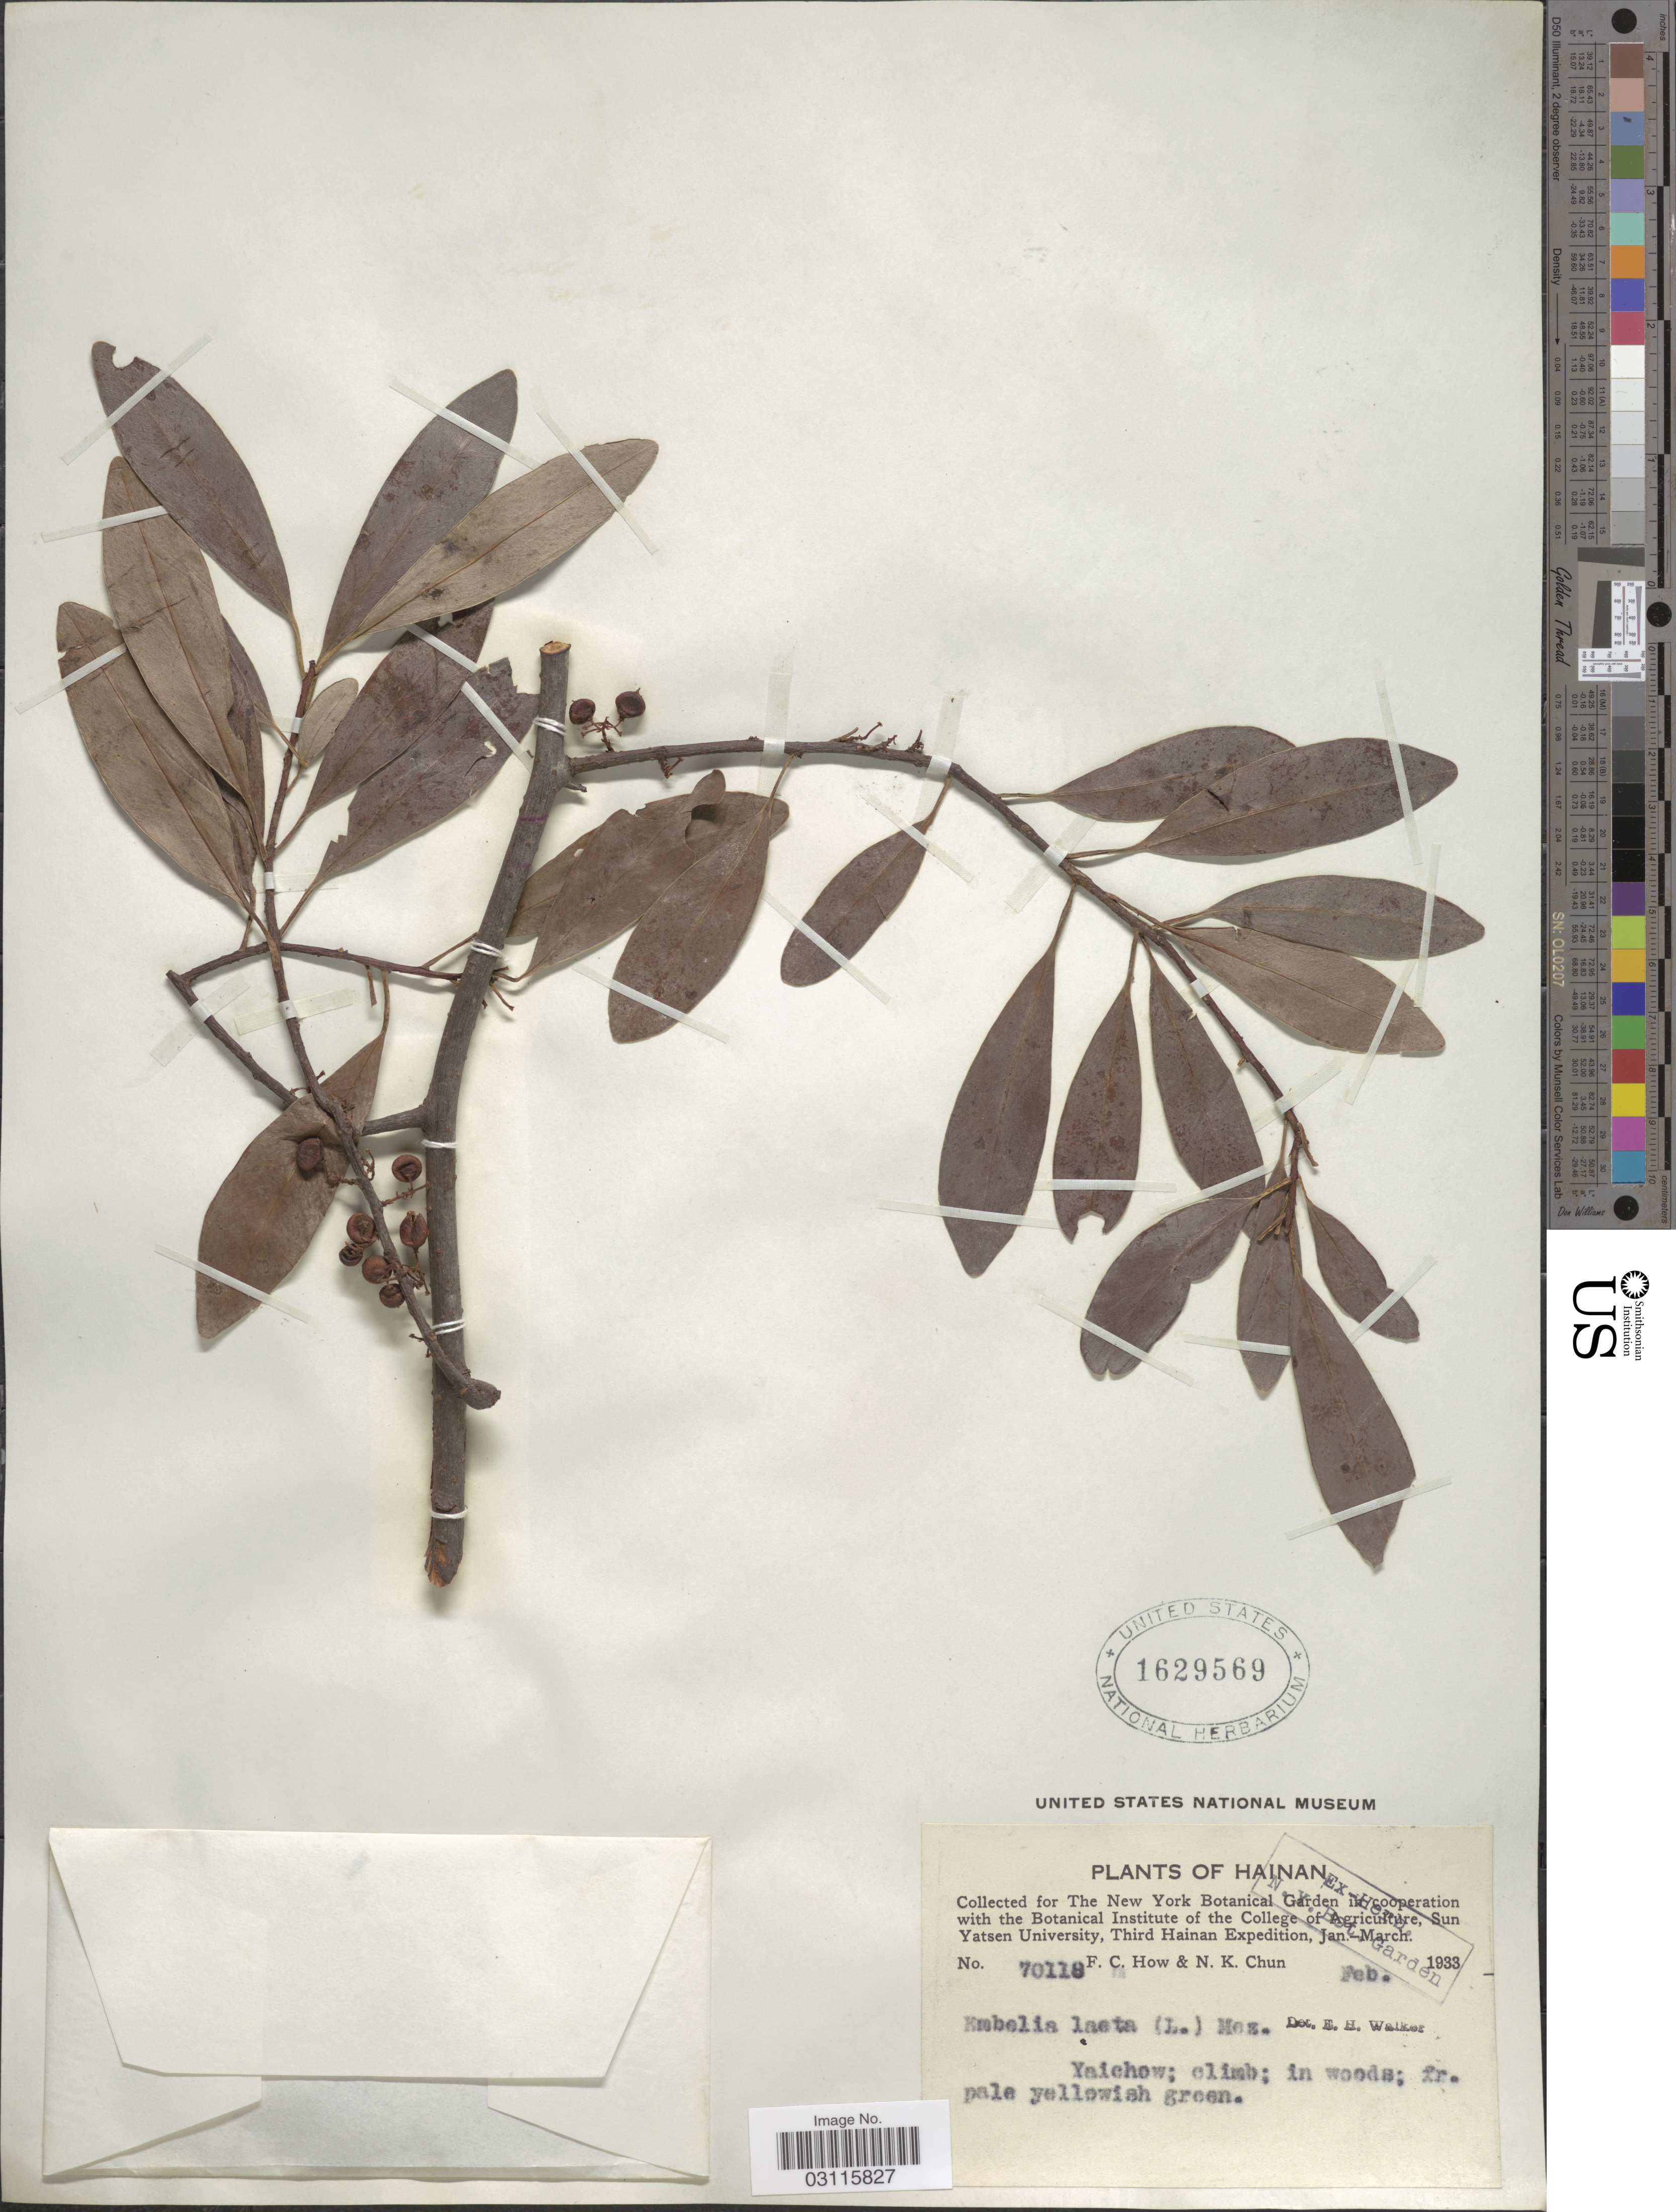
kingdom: Plantae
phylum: Tracheophyta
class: Magnoliopsida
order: Ericales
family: Primulaceae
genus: Embelia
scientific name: Embelia laeta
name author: (L.) Mez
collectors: F. C. How & N. K. Chun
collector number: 70119*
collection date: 1933-02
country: China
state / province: Hainan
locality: Yaichow.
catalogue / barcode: US 1629569